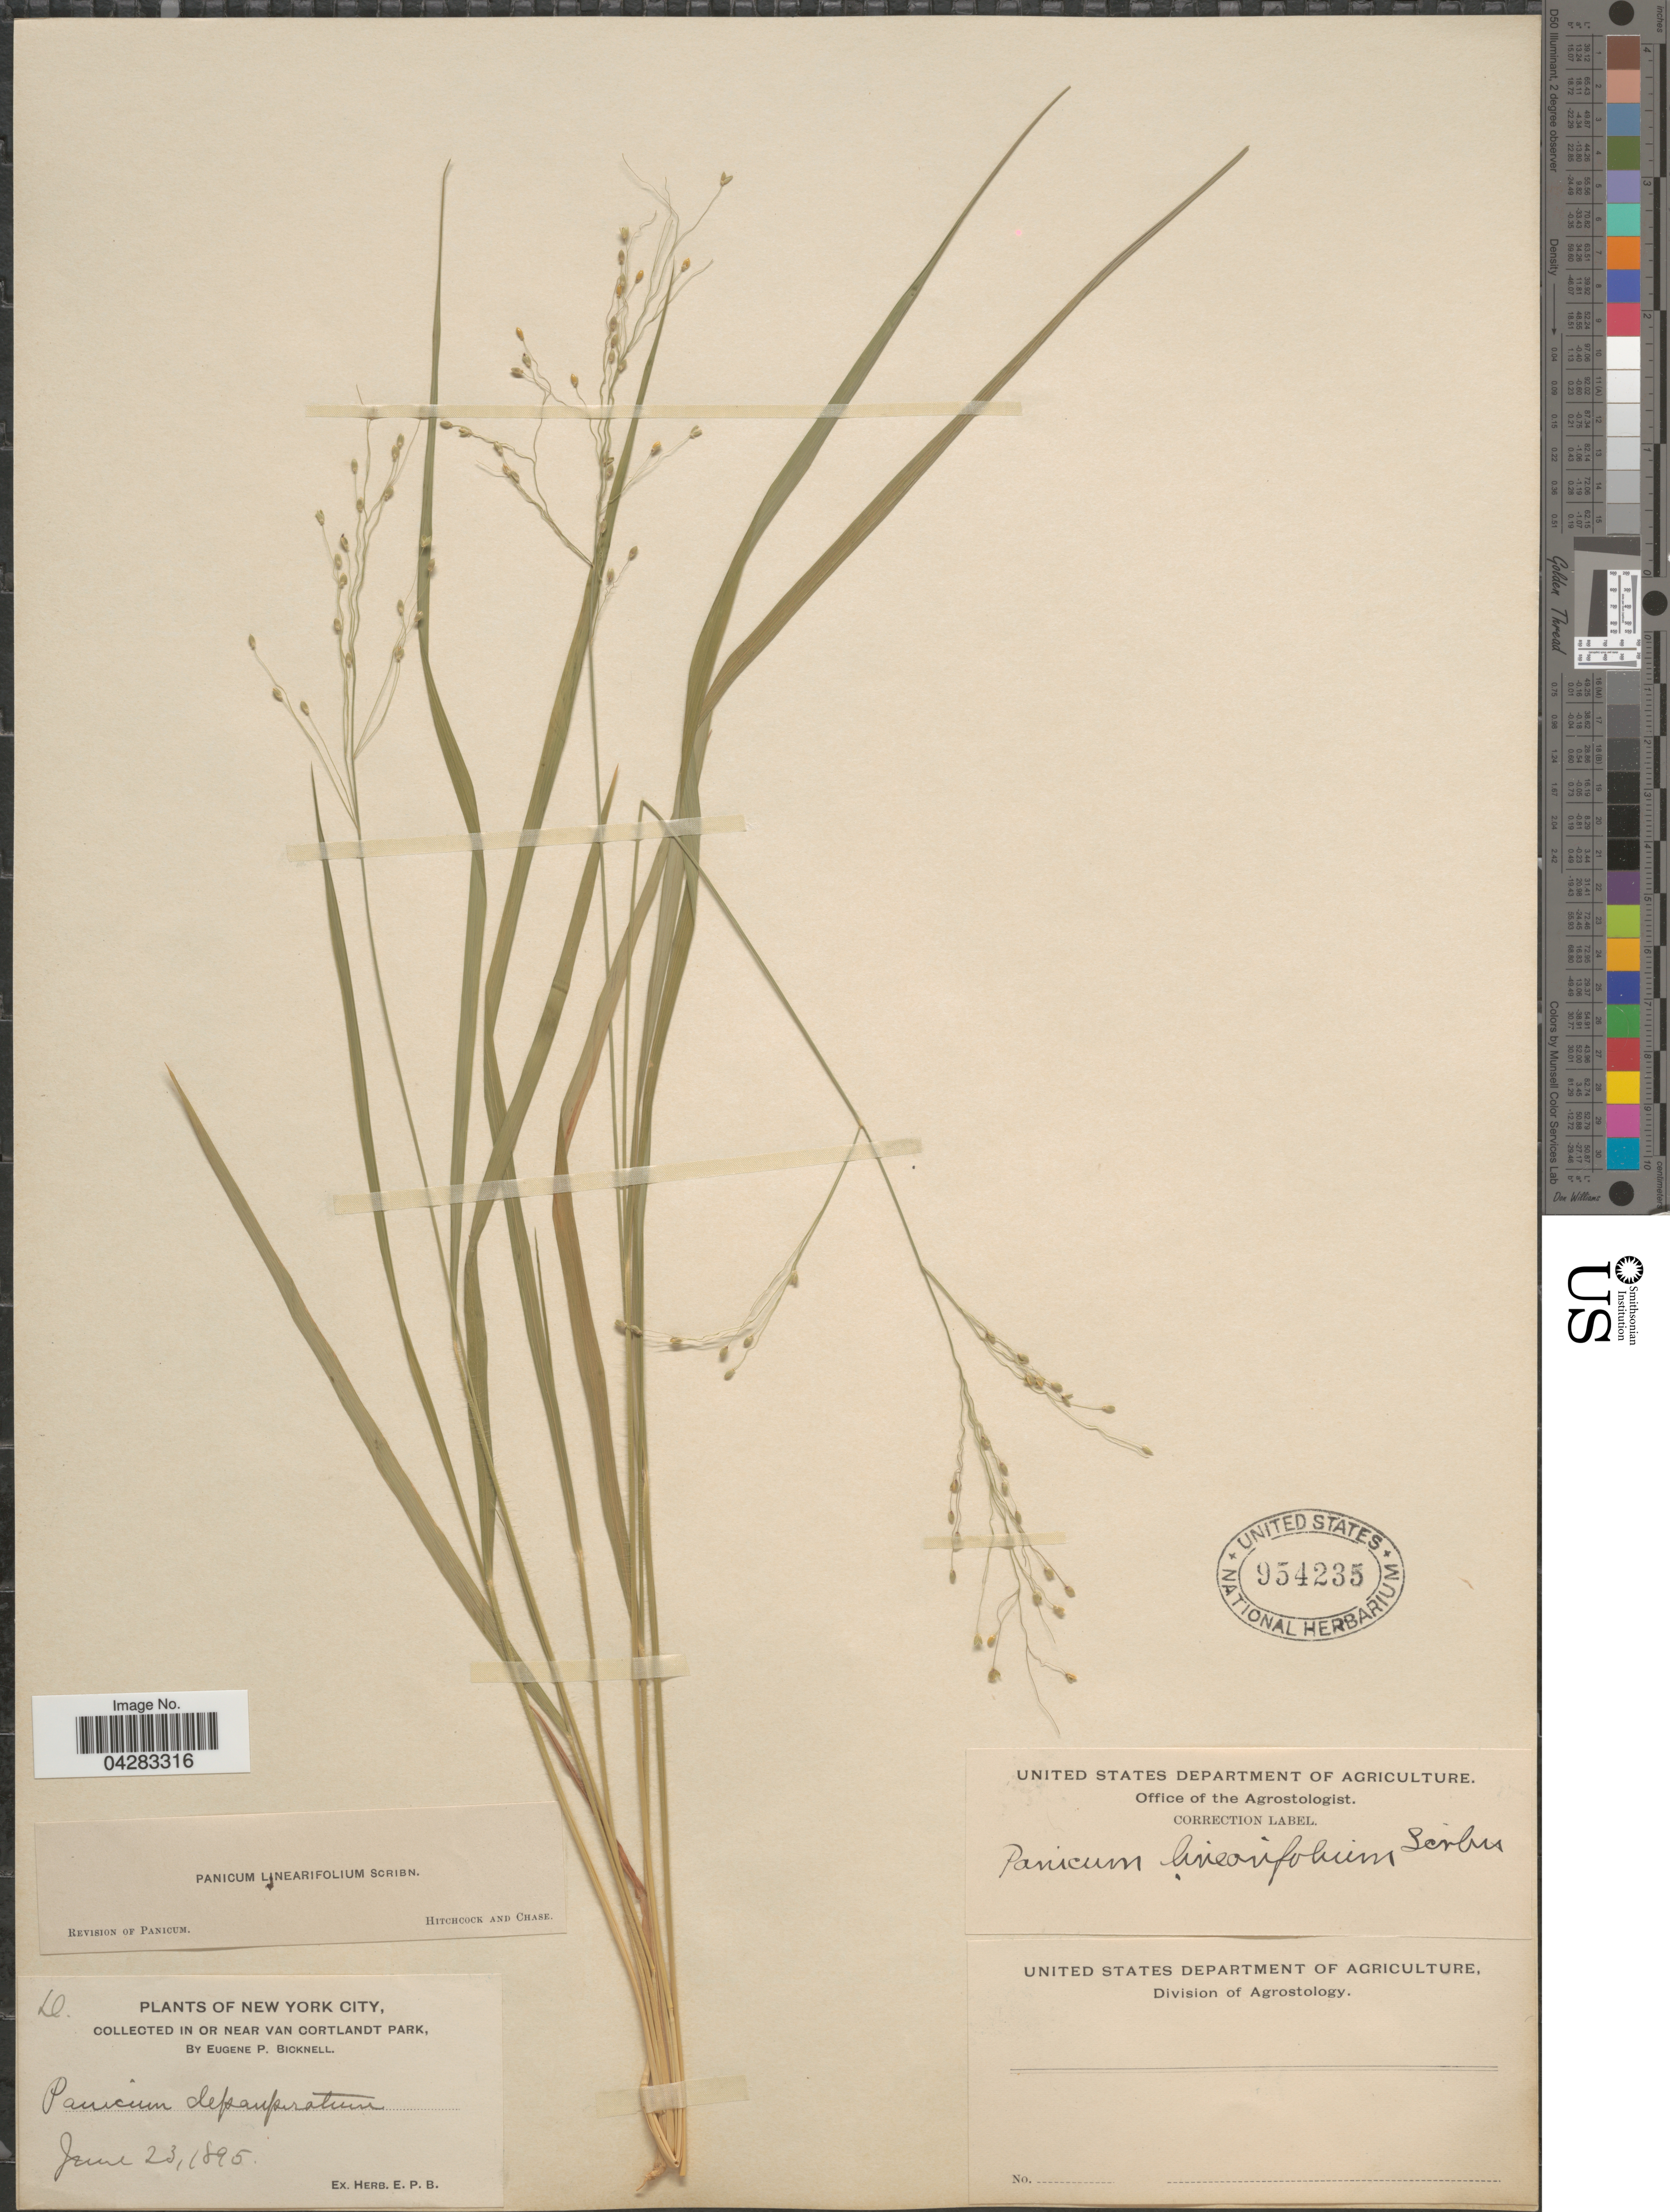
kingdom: Plantae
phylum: Tracheophyta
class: Liliopsida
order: Poales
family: Poaceae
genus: Dichanthelium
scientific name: Dichanthelium linearifolium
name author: (Scribn.) Gould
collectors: E. P. Bicknell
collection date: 1895-06-23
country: United States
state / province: New York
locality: New York City. In Or Near Van Cortlandt Park.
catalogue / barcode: US 954235